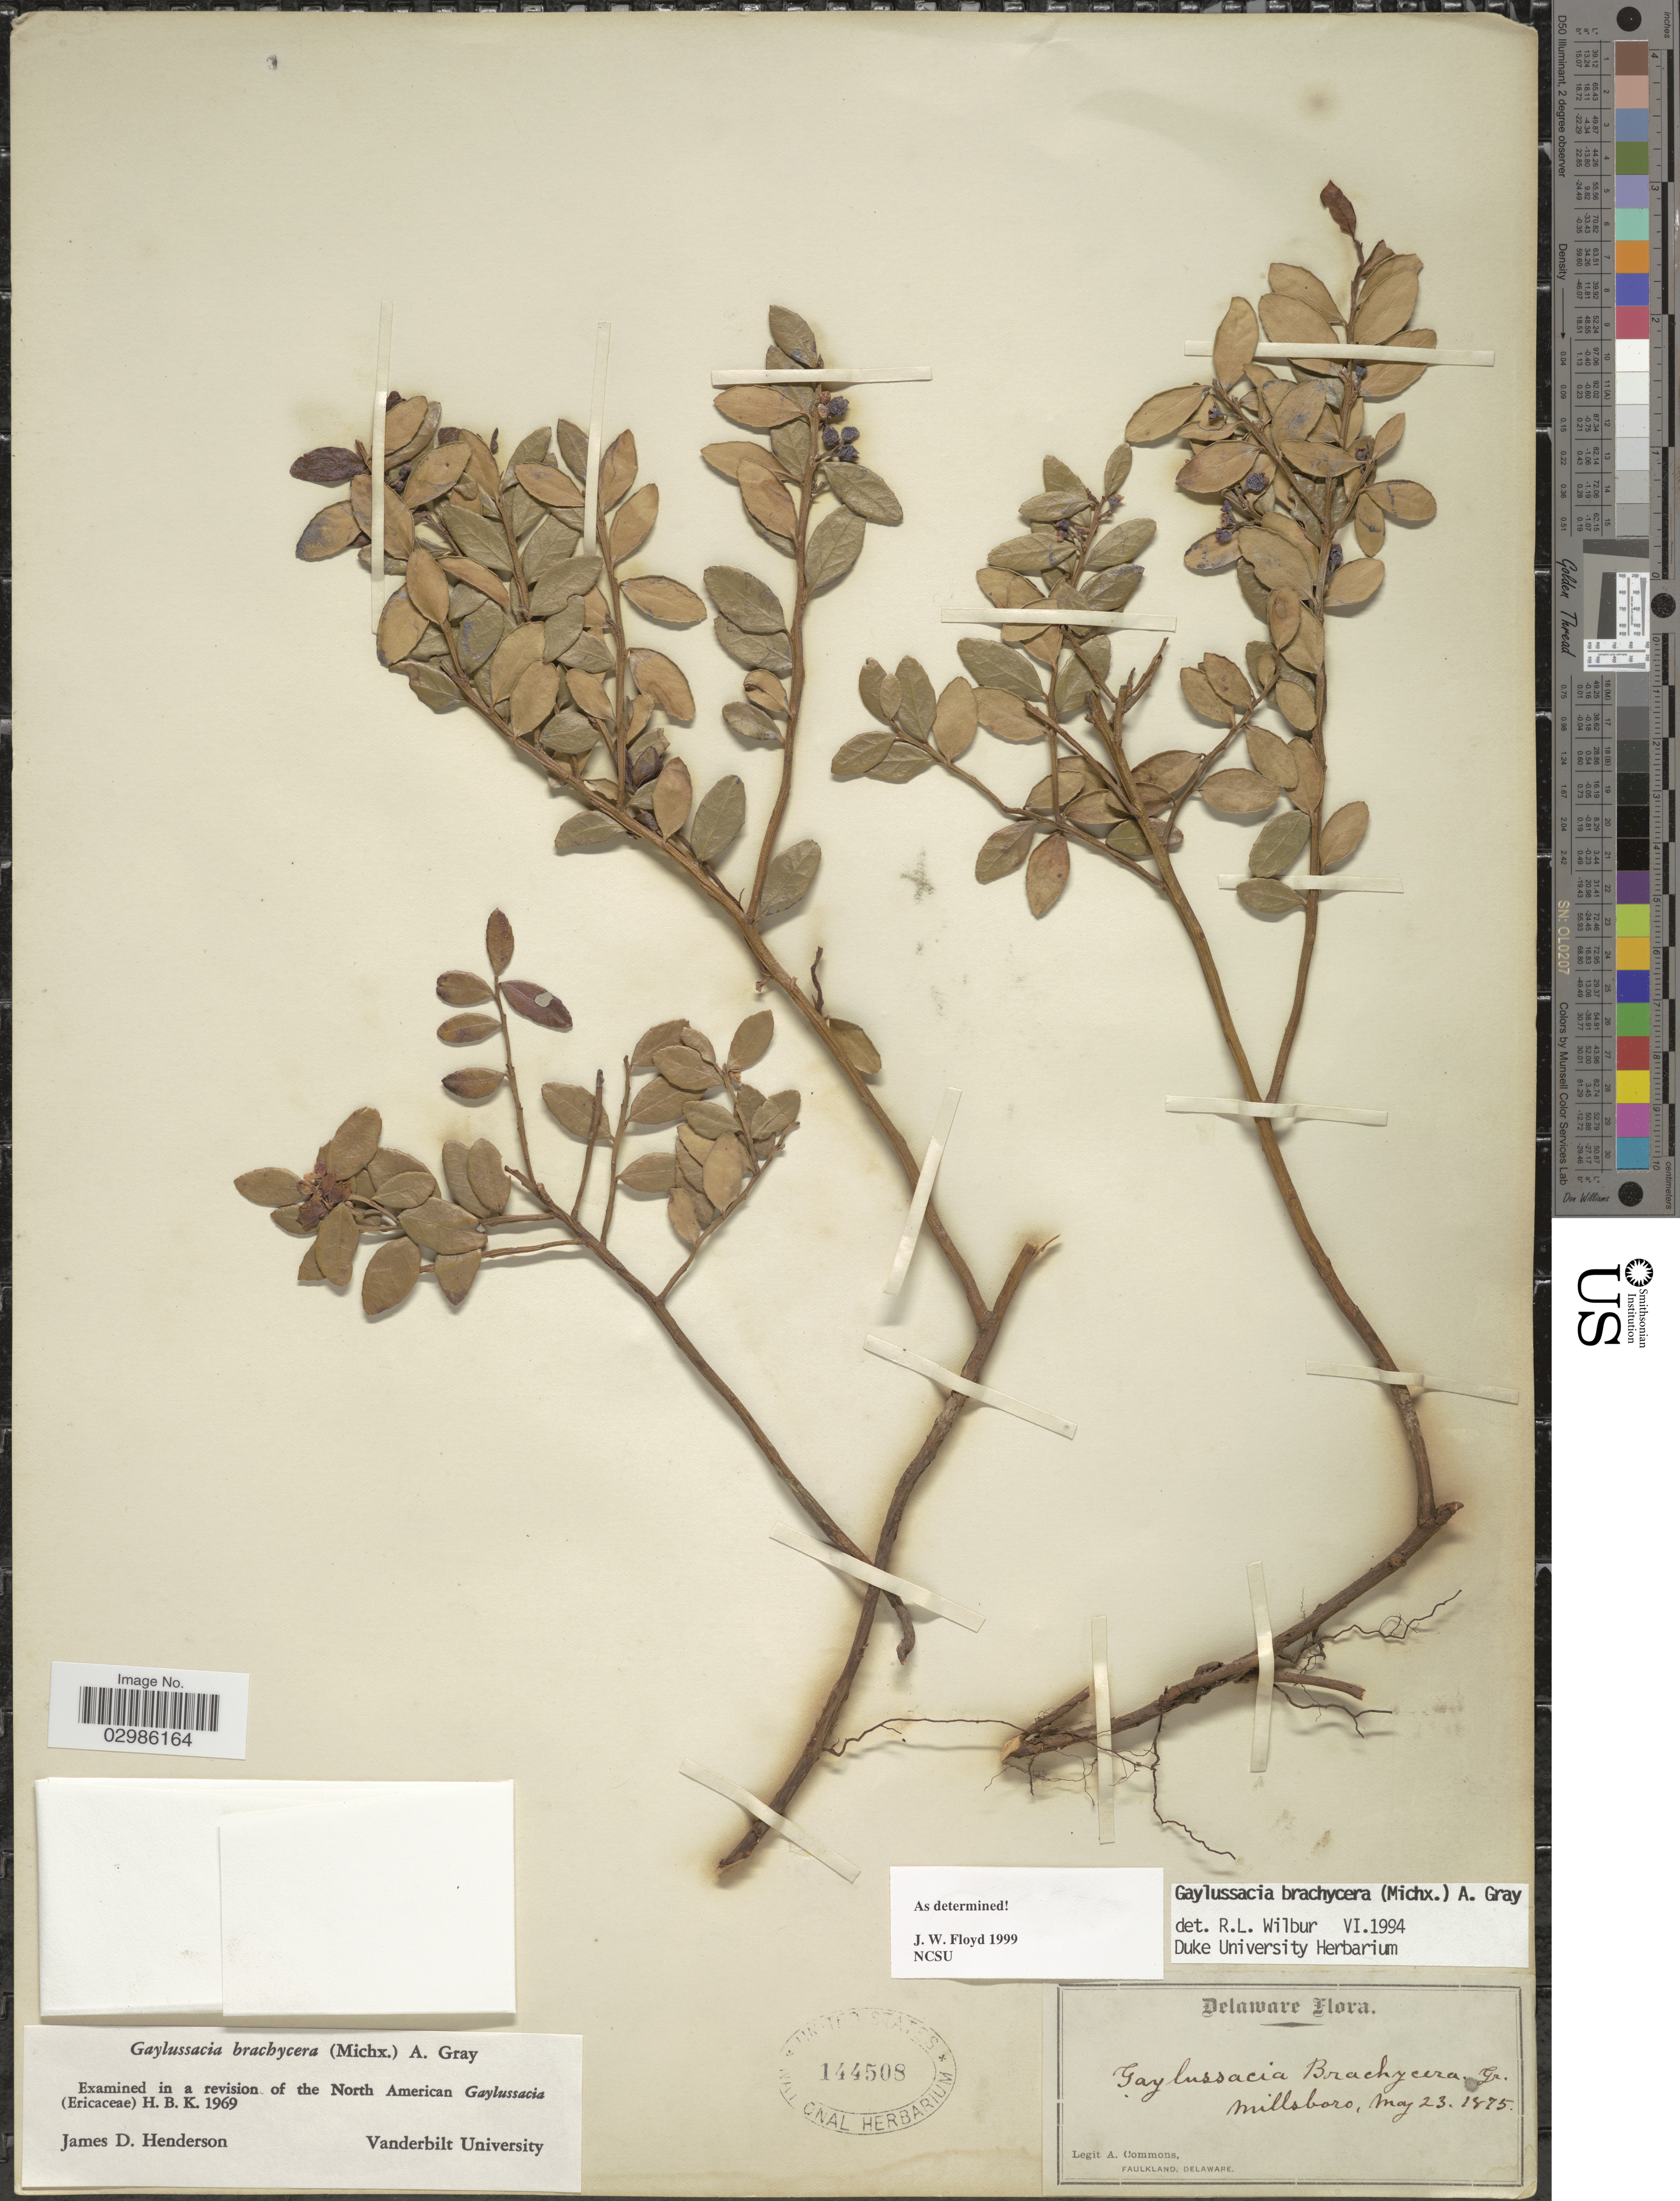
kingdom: Plantae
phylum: Tracheophyta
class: Magnoliopsida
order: Ericales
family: Ericaceae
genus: Gaylussacia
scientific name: Gaylussacia brachycera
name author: (Michx.) Torr. & A. Gray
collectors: A. Commons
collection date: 1875-05-23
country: United States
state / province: Delaware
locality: Millsboro.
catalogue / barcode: US 144508